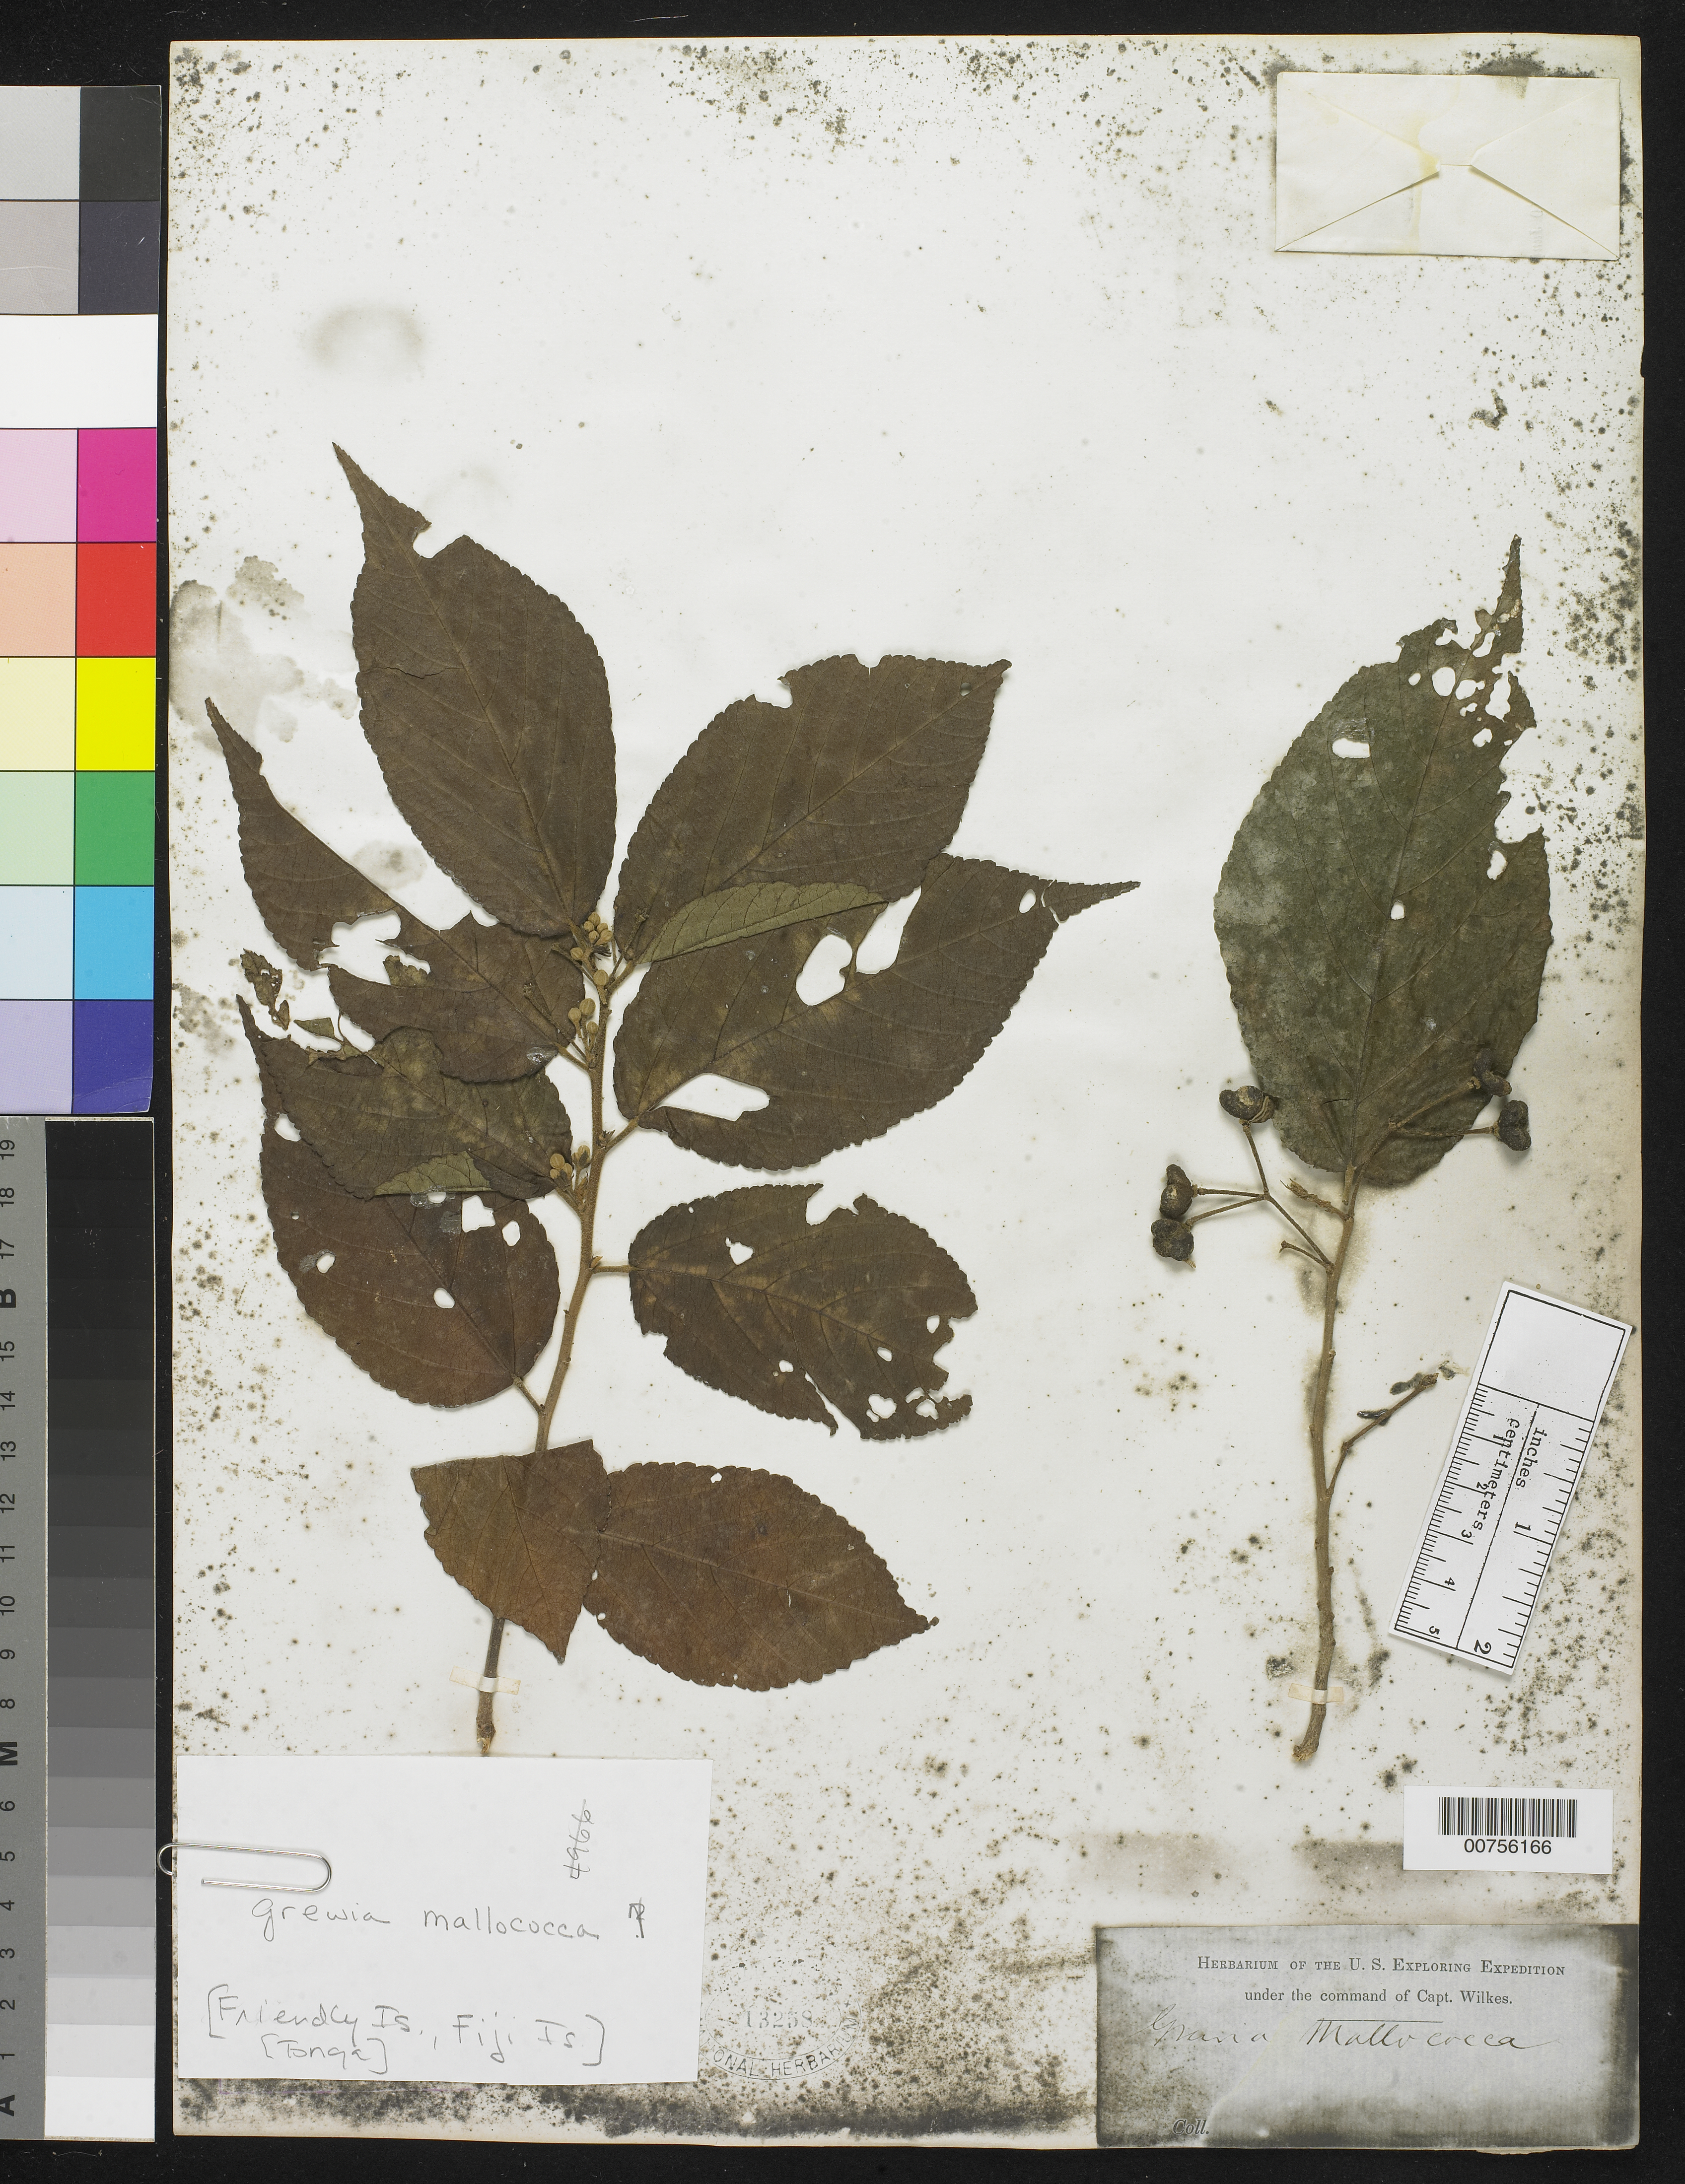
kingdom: Plantae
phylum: Tracheophyta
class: Magnoliopsida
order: Malvales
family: Malvaceae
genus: Grewia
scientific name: Grewia crenata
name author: (J.R. Forst. & G. Forst.) Schinz & Guillaumin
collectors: Wilkes Explor. Exped.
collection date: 1838/1842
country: Fiji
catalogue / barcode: US 13258